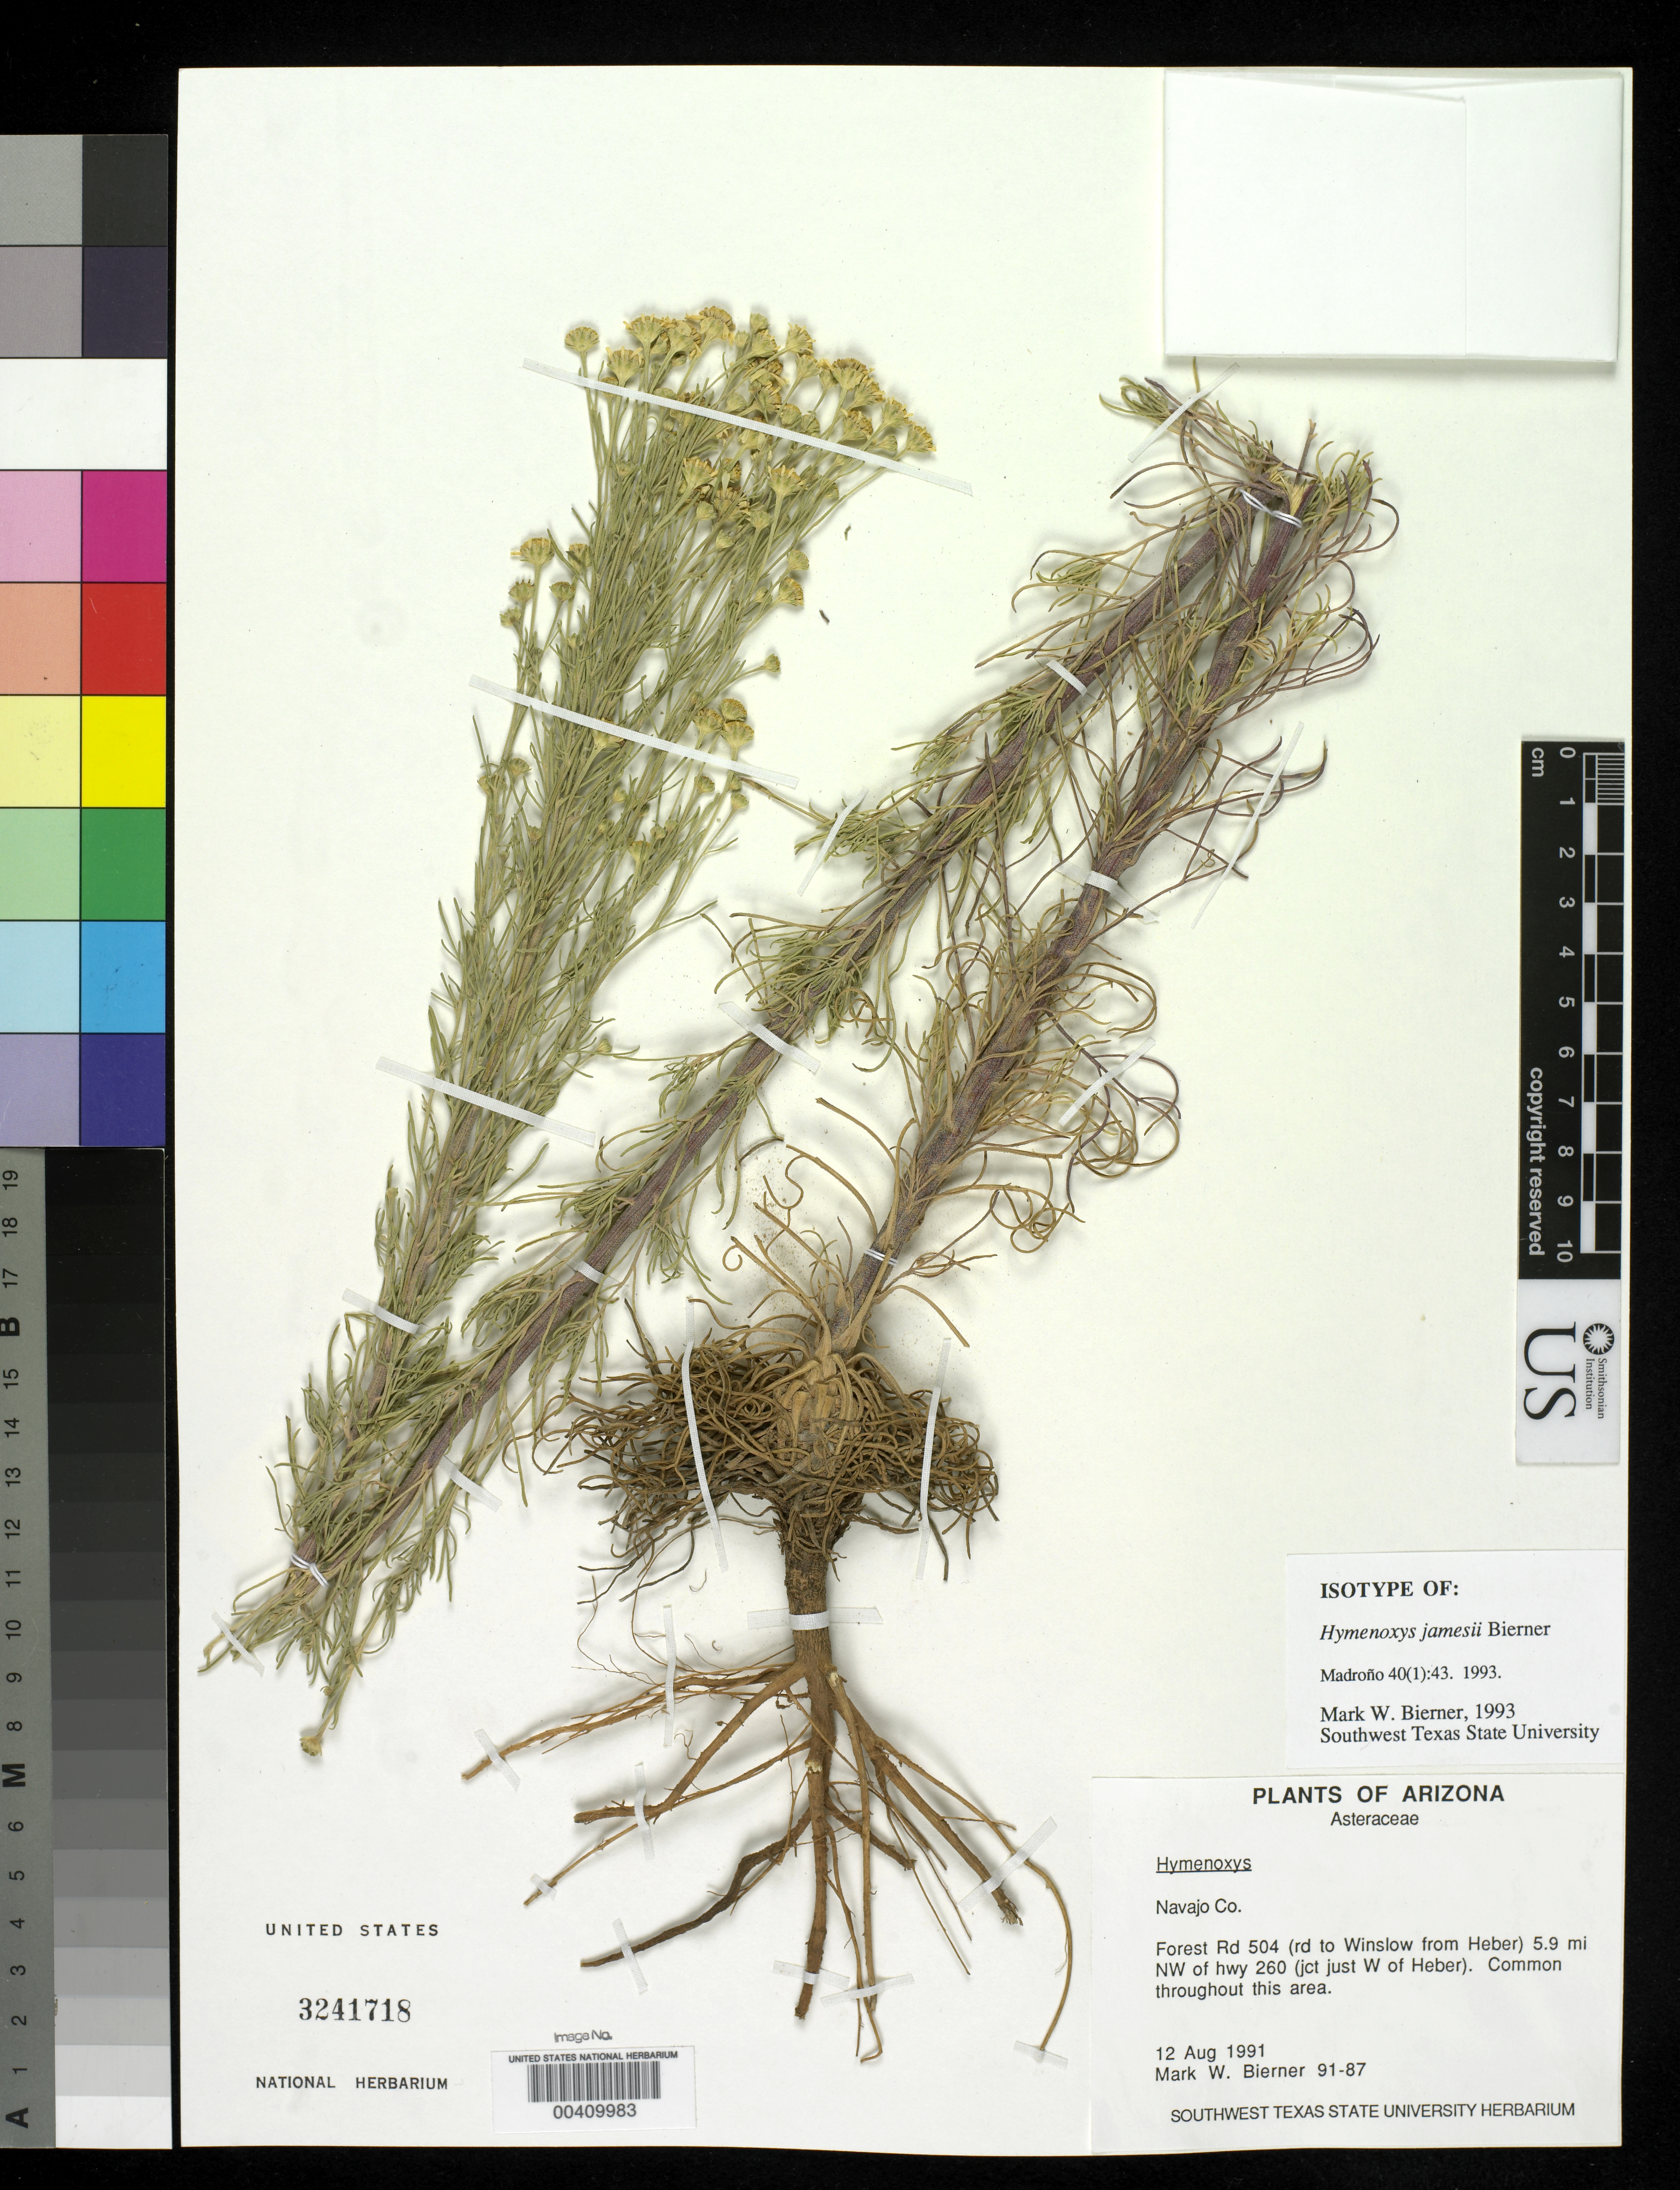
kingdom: Plantae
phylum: Tracheophyta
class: Magnoliopsida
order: Asterales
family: Asteraceae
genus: Hymenoxys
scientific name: Hymenoxys jamesii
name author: Bierner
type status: Isotype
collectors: M. W. Bierner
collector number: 91-87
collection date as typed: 12 Aug 1991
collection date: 1991-08-12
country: United States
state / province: Arizona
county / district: Navajo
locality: Forest Road 504, road to Winslow from Haber, 5.9. mi NW of Hwy 260, junction W of Heber.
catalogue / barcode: US 3241718